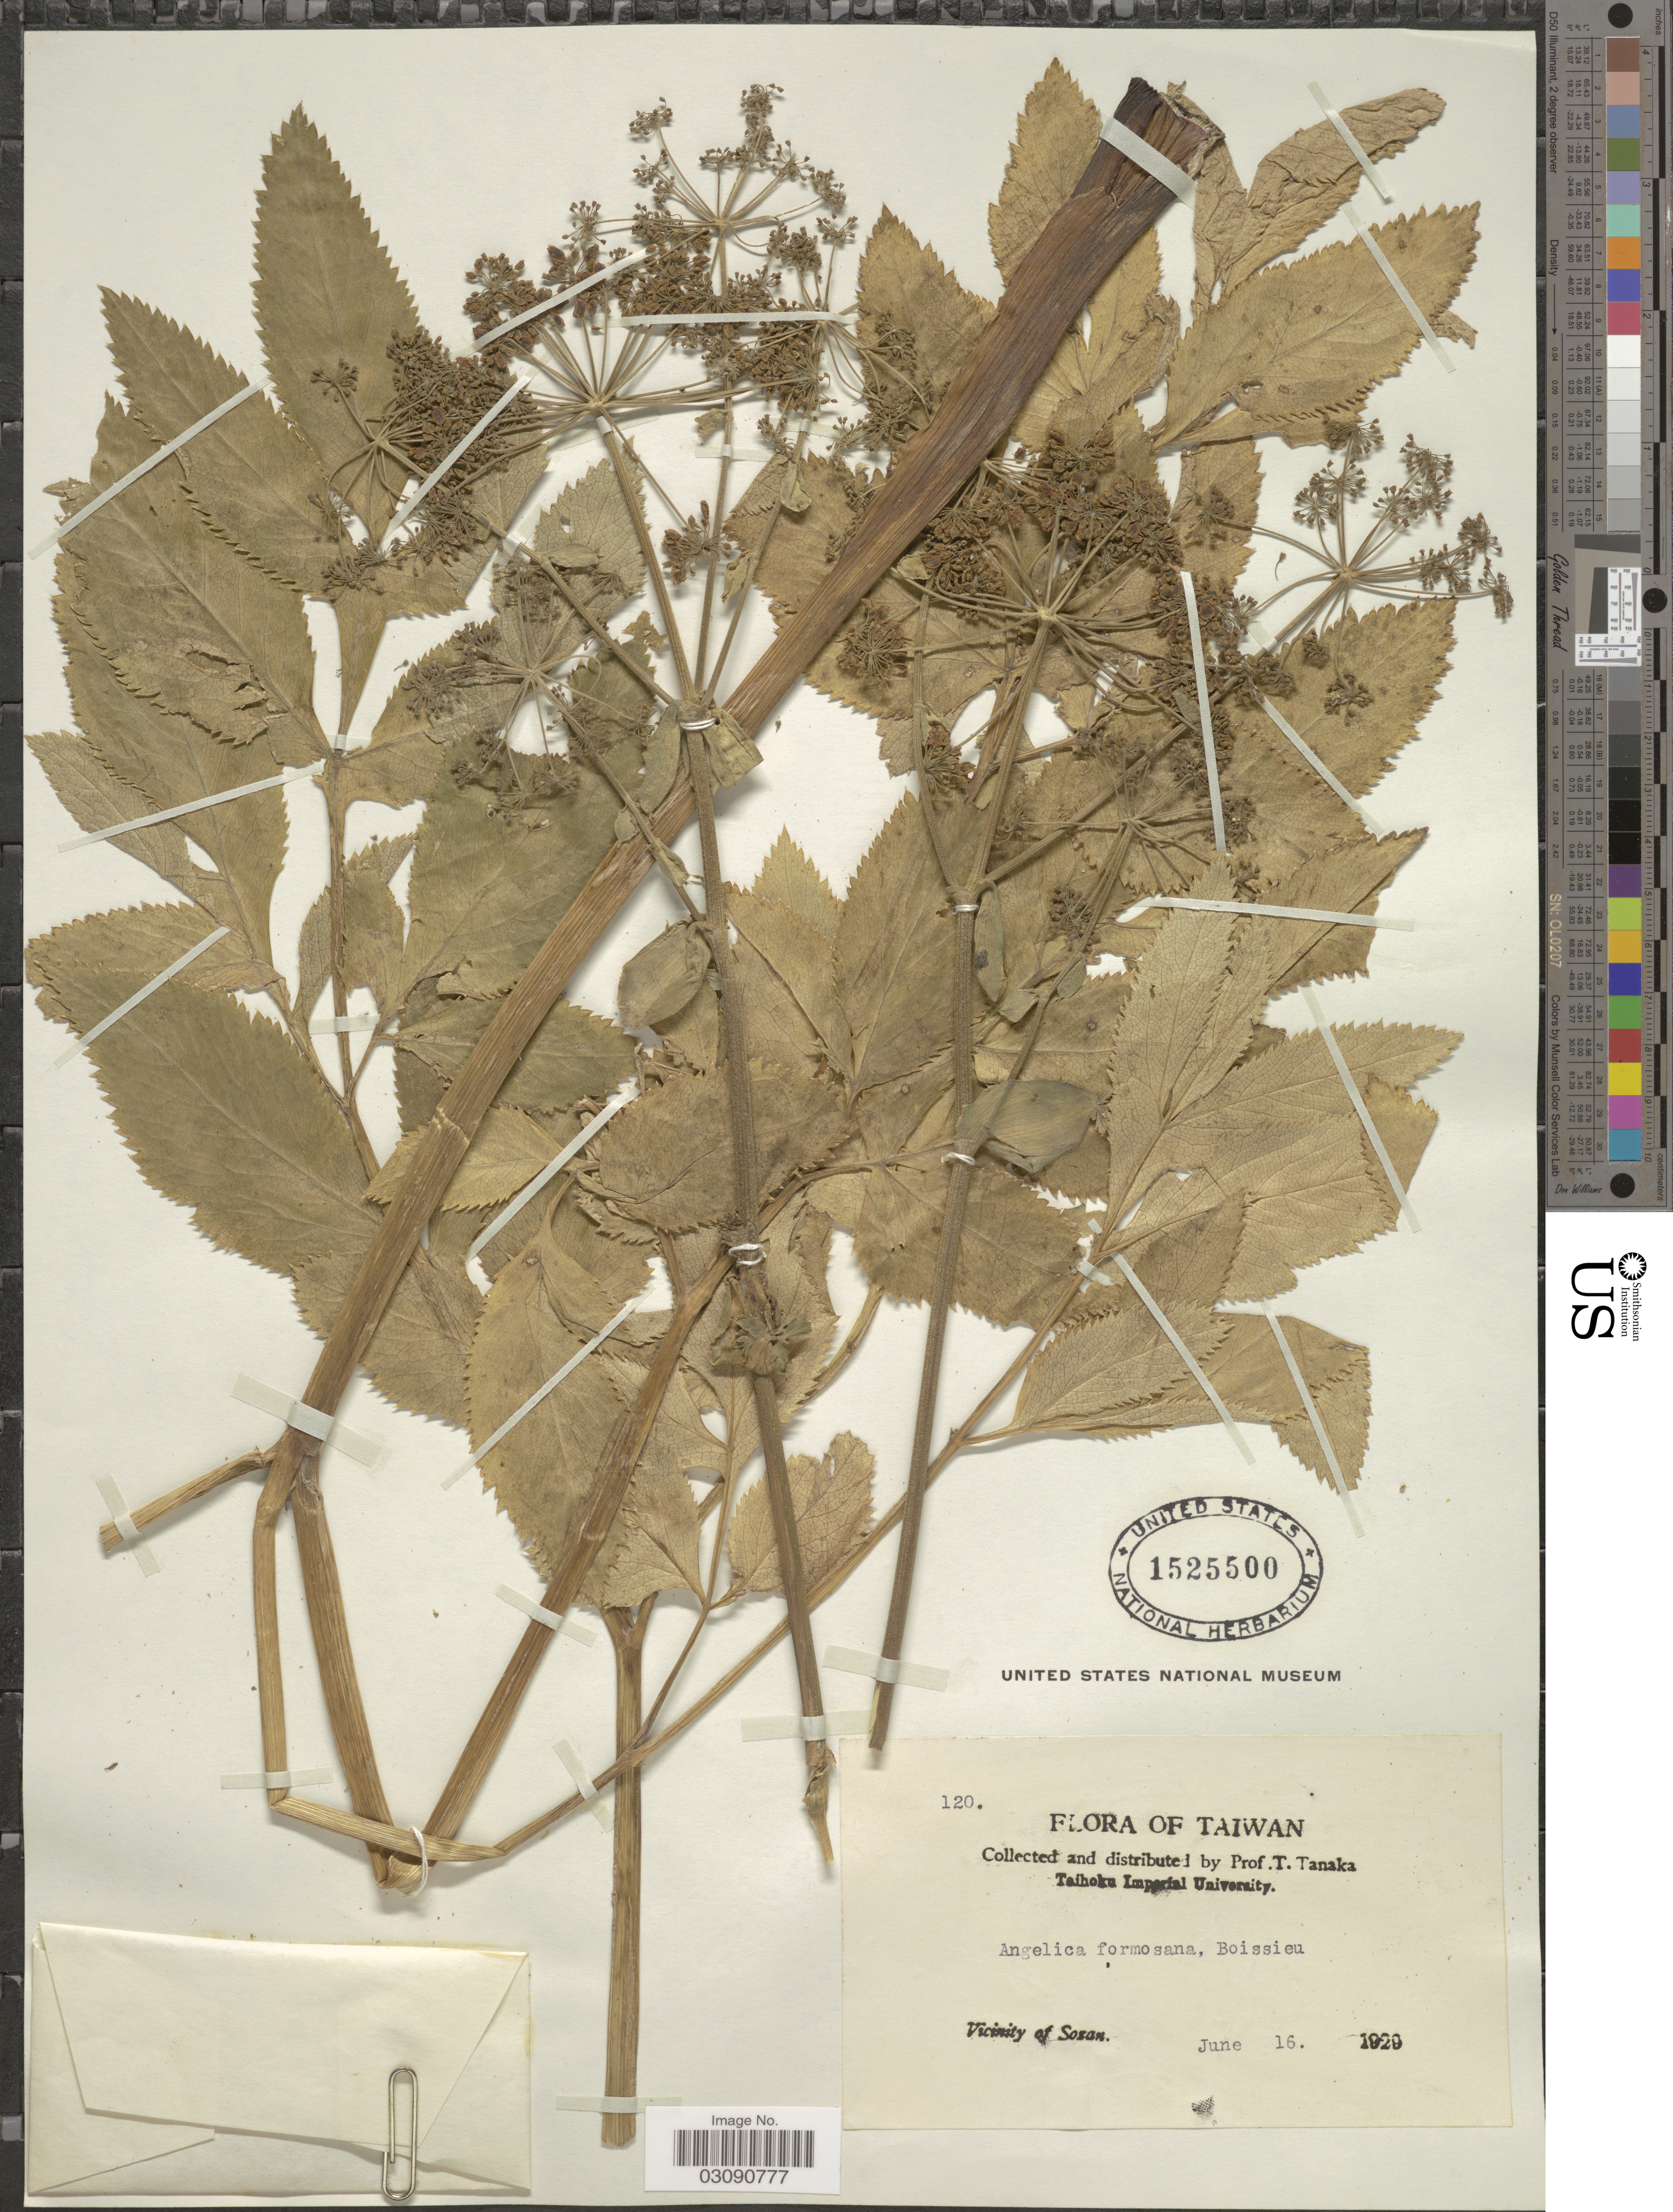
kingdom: Plantae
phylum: Tracheophyta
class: Magnoliopsida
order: Apiales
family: Apiaceae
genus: Angelica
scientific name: Angelica formosana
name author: H. Boissieu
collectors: T. Tanaka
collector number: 120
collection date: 1929-06-16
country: Taiwan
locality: Vicinity of Sozan.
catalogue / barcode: US 1525500